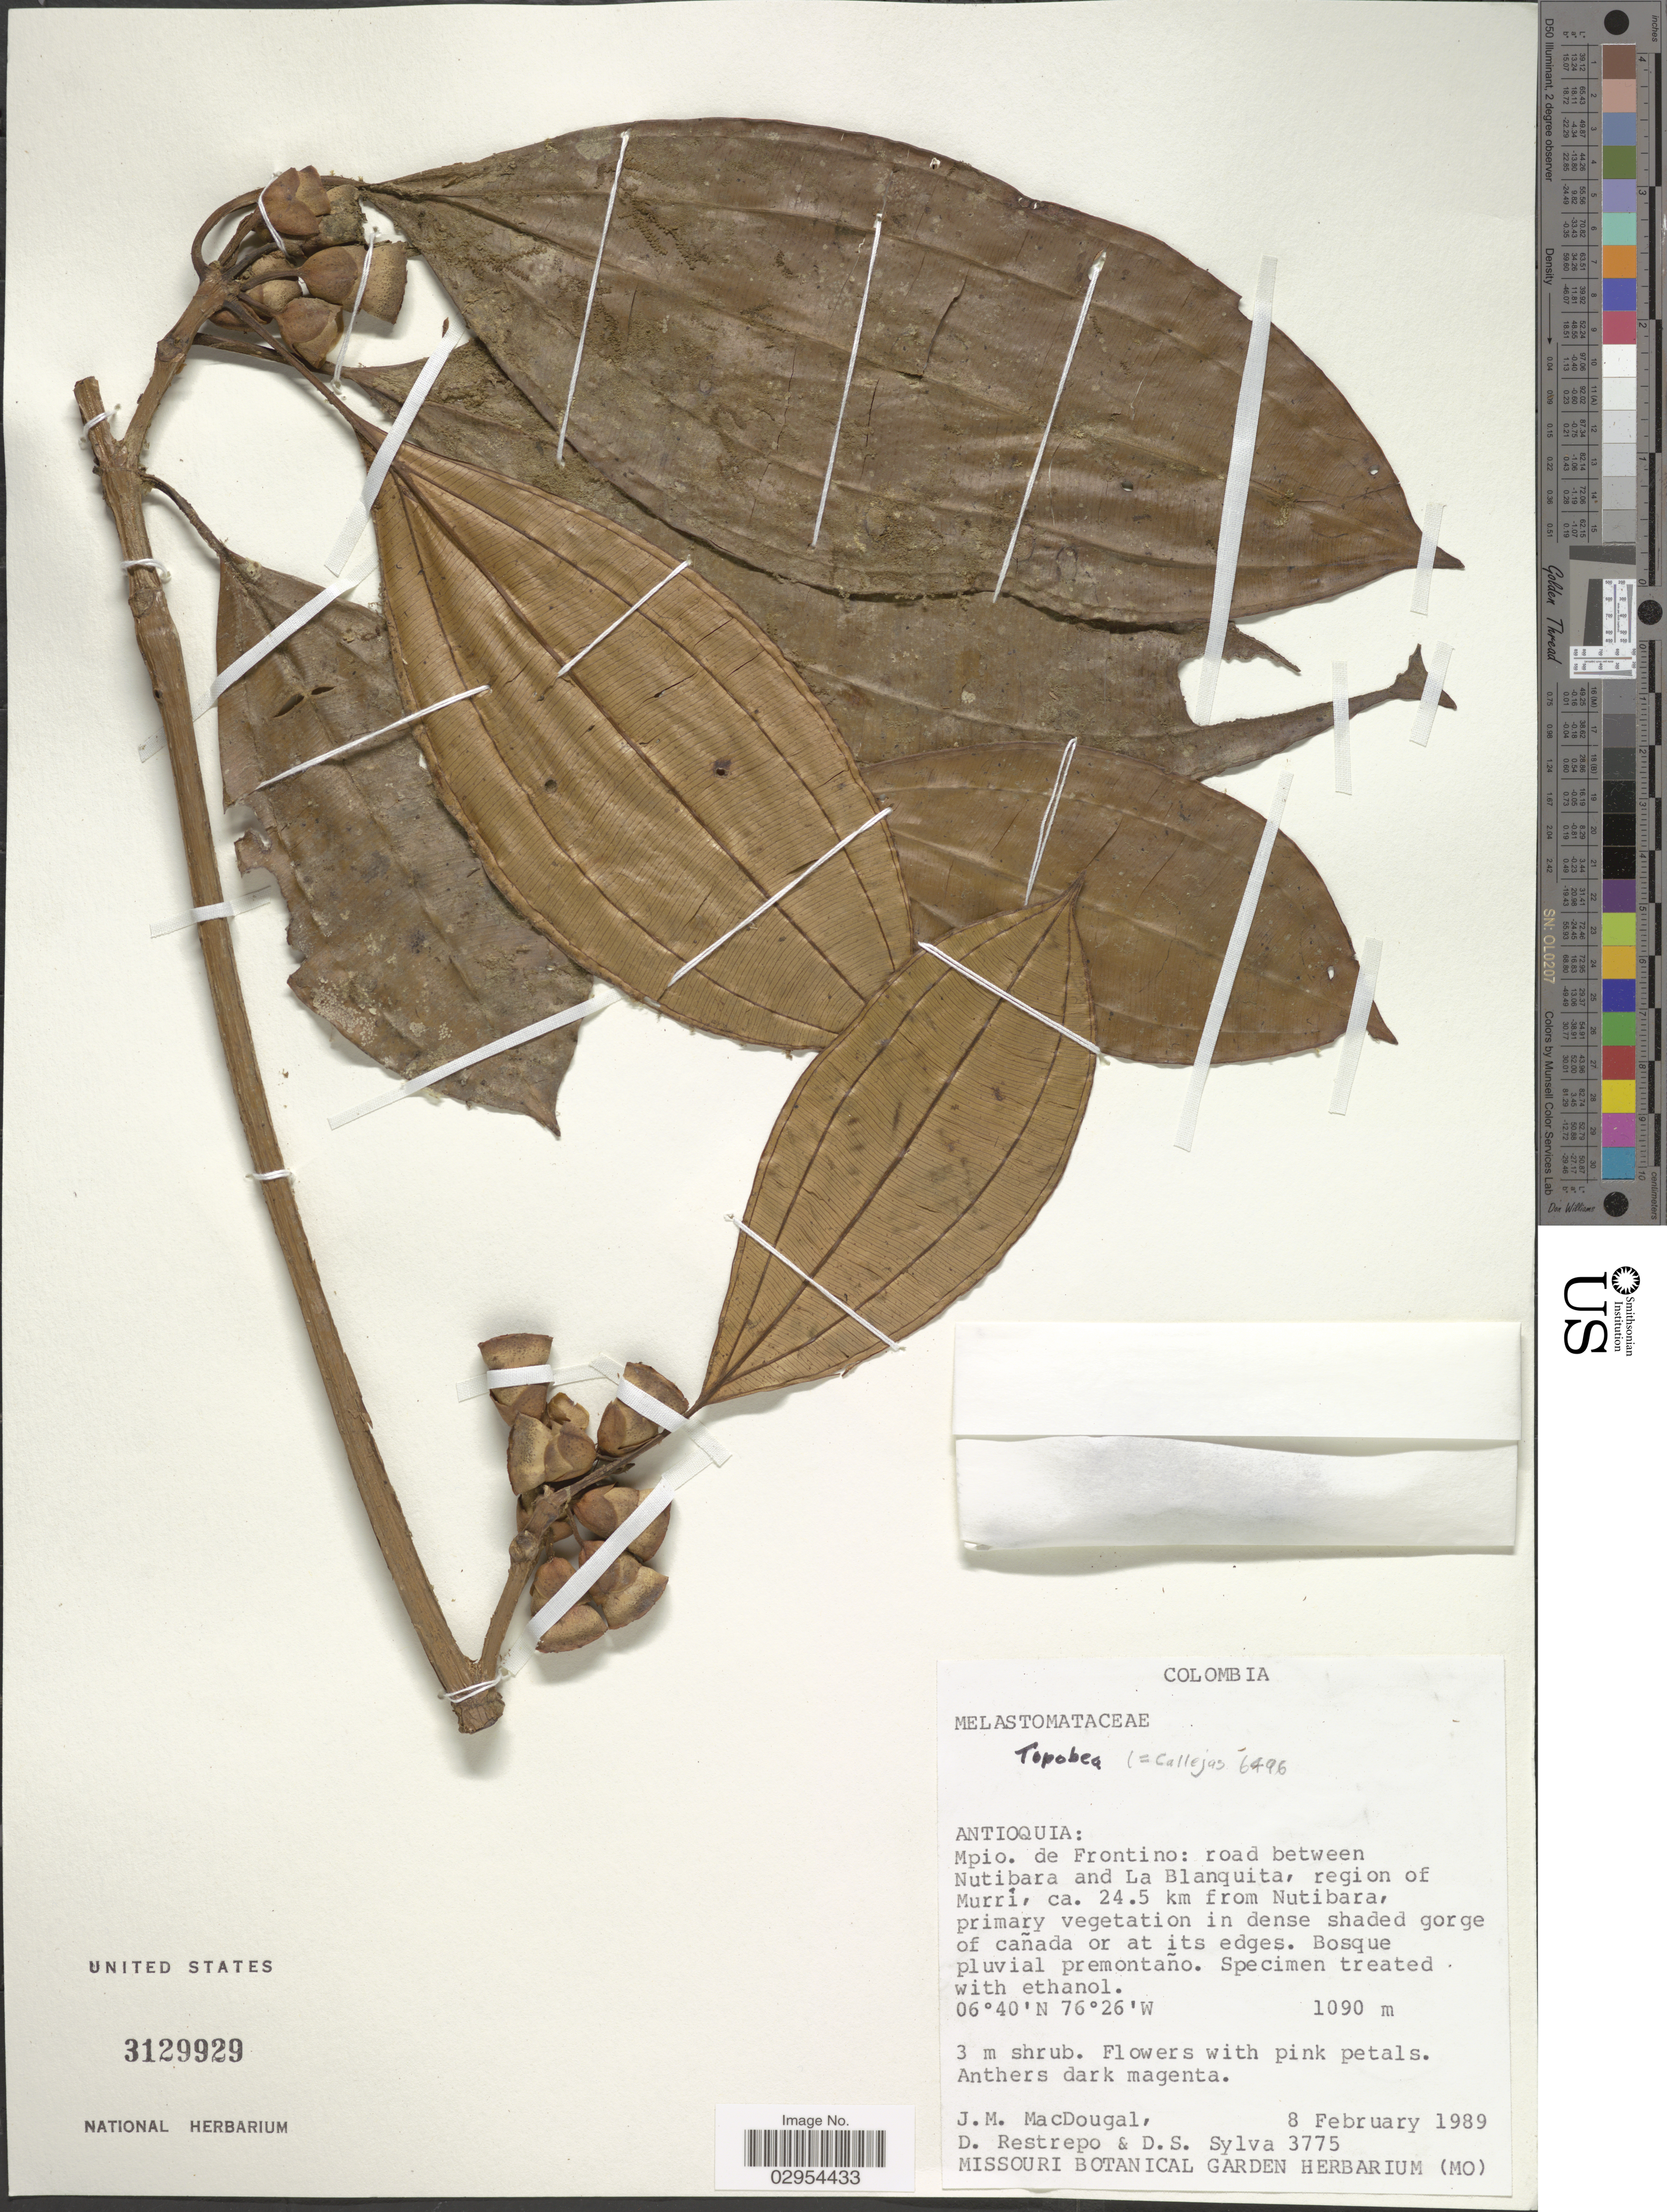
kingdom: Plantae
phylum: Tracheophyta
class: Magnoliopsida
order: Myrtales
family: Melastomataceae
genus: Topobea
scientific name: Topobea sp.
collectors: J. M. MacDougal, D. Restrepo & D. Sylva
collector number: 3775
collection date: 1989-02-08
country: Colombia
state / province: Antioquia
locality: Mpio. de Frontino: road between Nutibara and La Blanquita, region of Murri, ca. 24.5 km from Nutibara.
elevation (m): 1090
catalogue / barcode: US 3129929